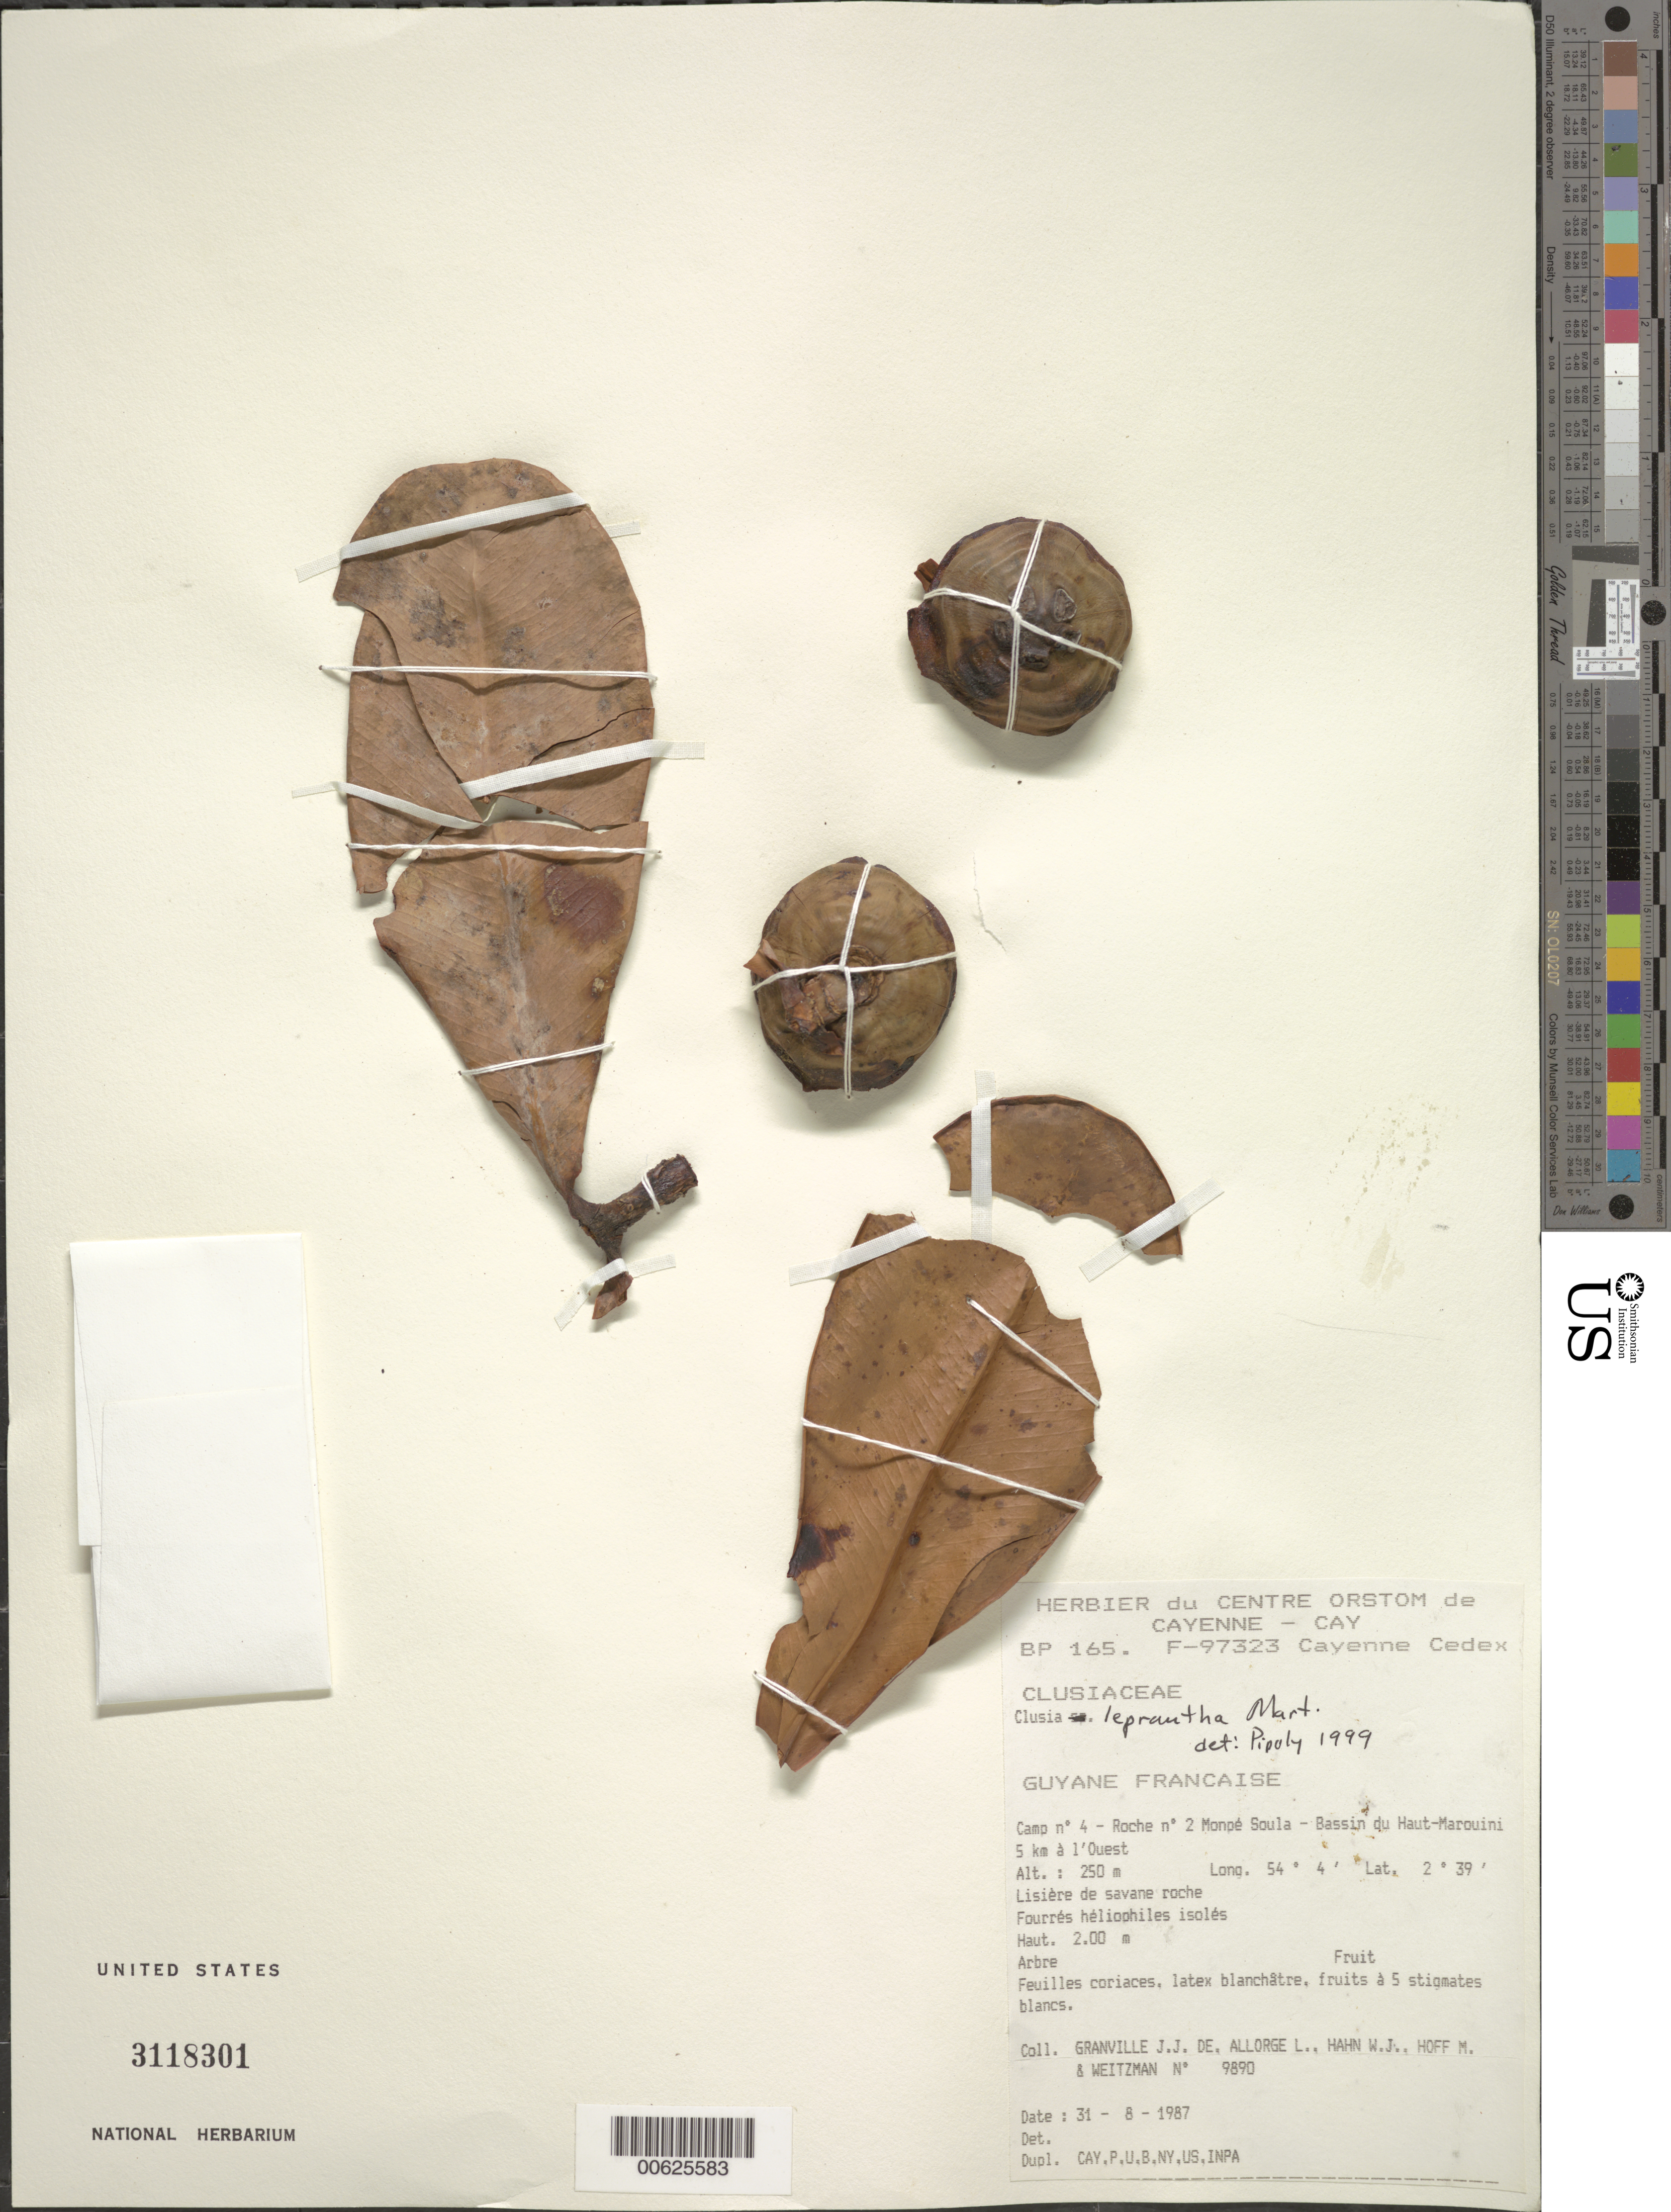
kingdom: Plantae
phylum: Tracheophyta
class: Magnoliopsida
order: Malpighiales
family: Clusiaceae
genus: Clusia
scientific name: Clusia leprantha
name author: Mart.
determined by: Pipoly, J. J., III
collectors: J.-J. de Granville, L. Allorge, W. J. Hahn, M. Hoff & A. L. Weitzman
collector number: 9890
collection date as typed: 31-Aug-87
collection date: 1987-08-31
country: French Guiana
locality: Monpé Soula, Camp #4, roche no. 2, Bassin du Haut-Marouini, 5 km W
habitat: Lisière de savane roche, fourrés héliophile isolés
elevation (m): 250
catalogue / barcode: US 3118301